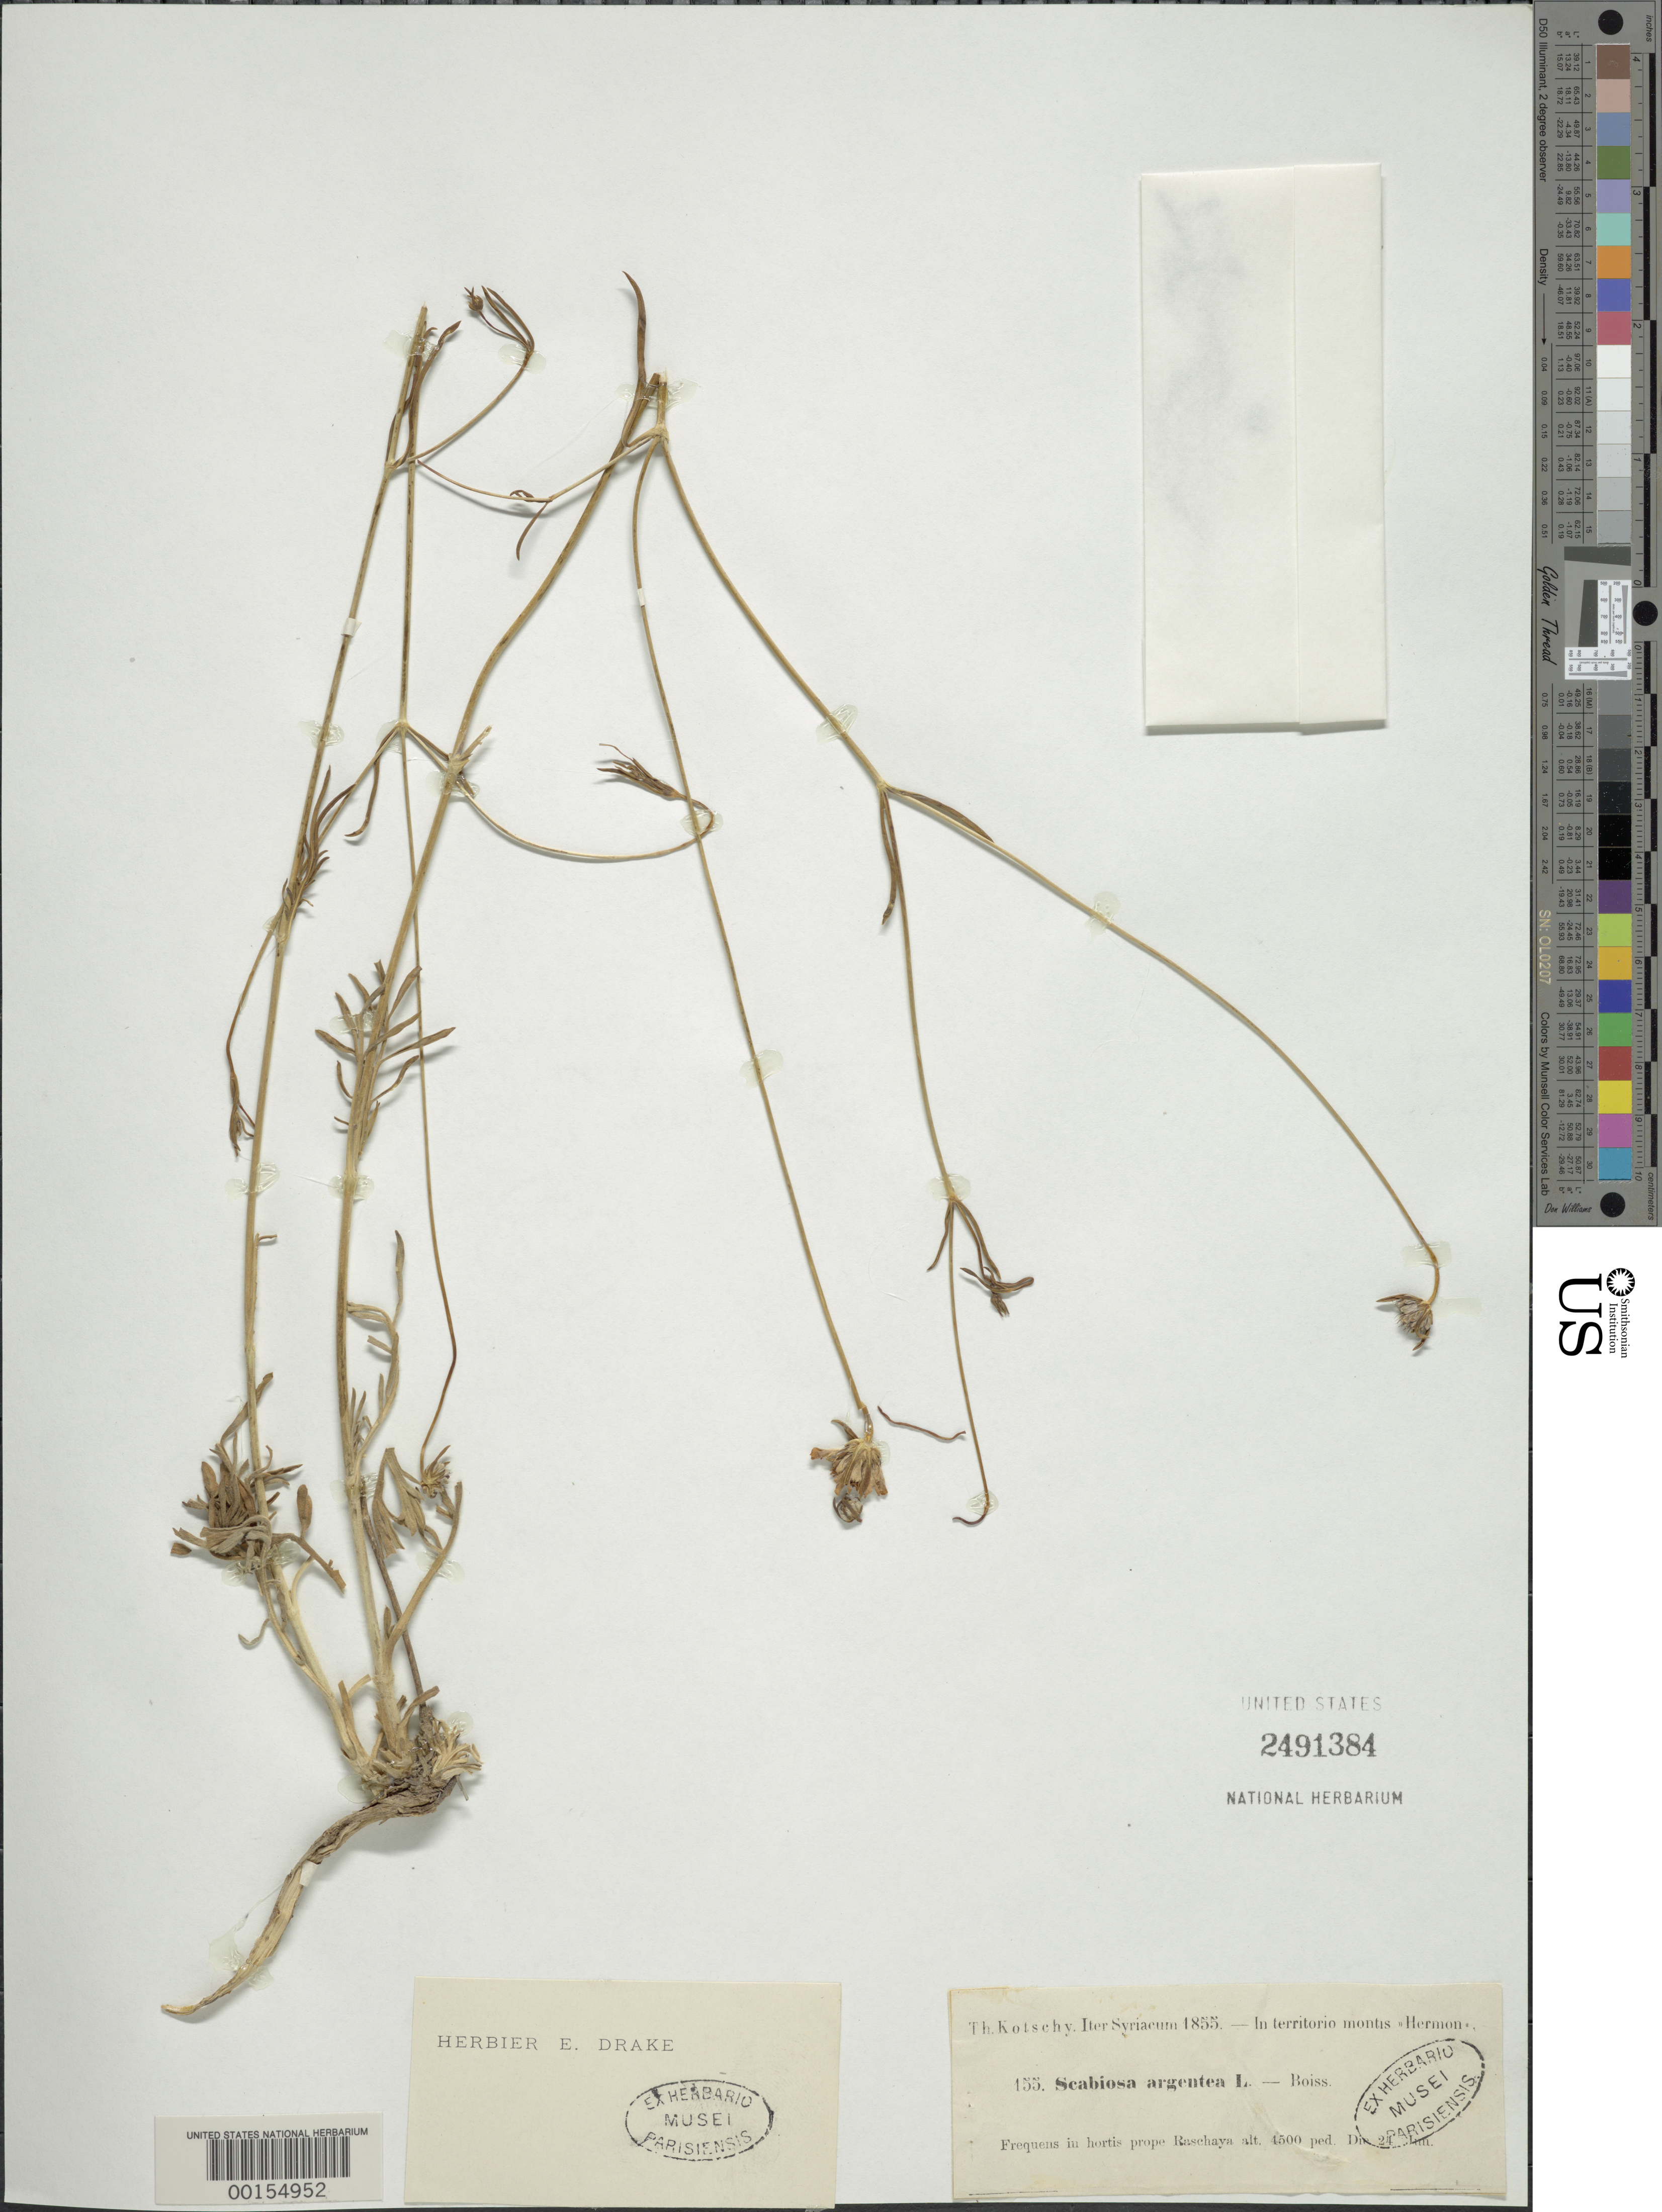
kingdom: Plantae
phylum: Tracheophyta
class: Magnoliopsida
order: Dipsacales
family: Caprifoliaceae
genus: Scabiosa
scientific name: Scabiosa argentea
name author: L.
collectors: K. G. Kotschy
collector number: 155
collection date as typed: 1855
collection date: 1855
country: Syria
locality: Raschaya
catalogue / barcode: US 2491384